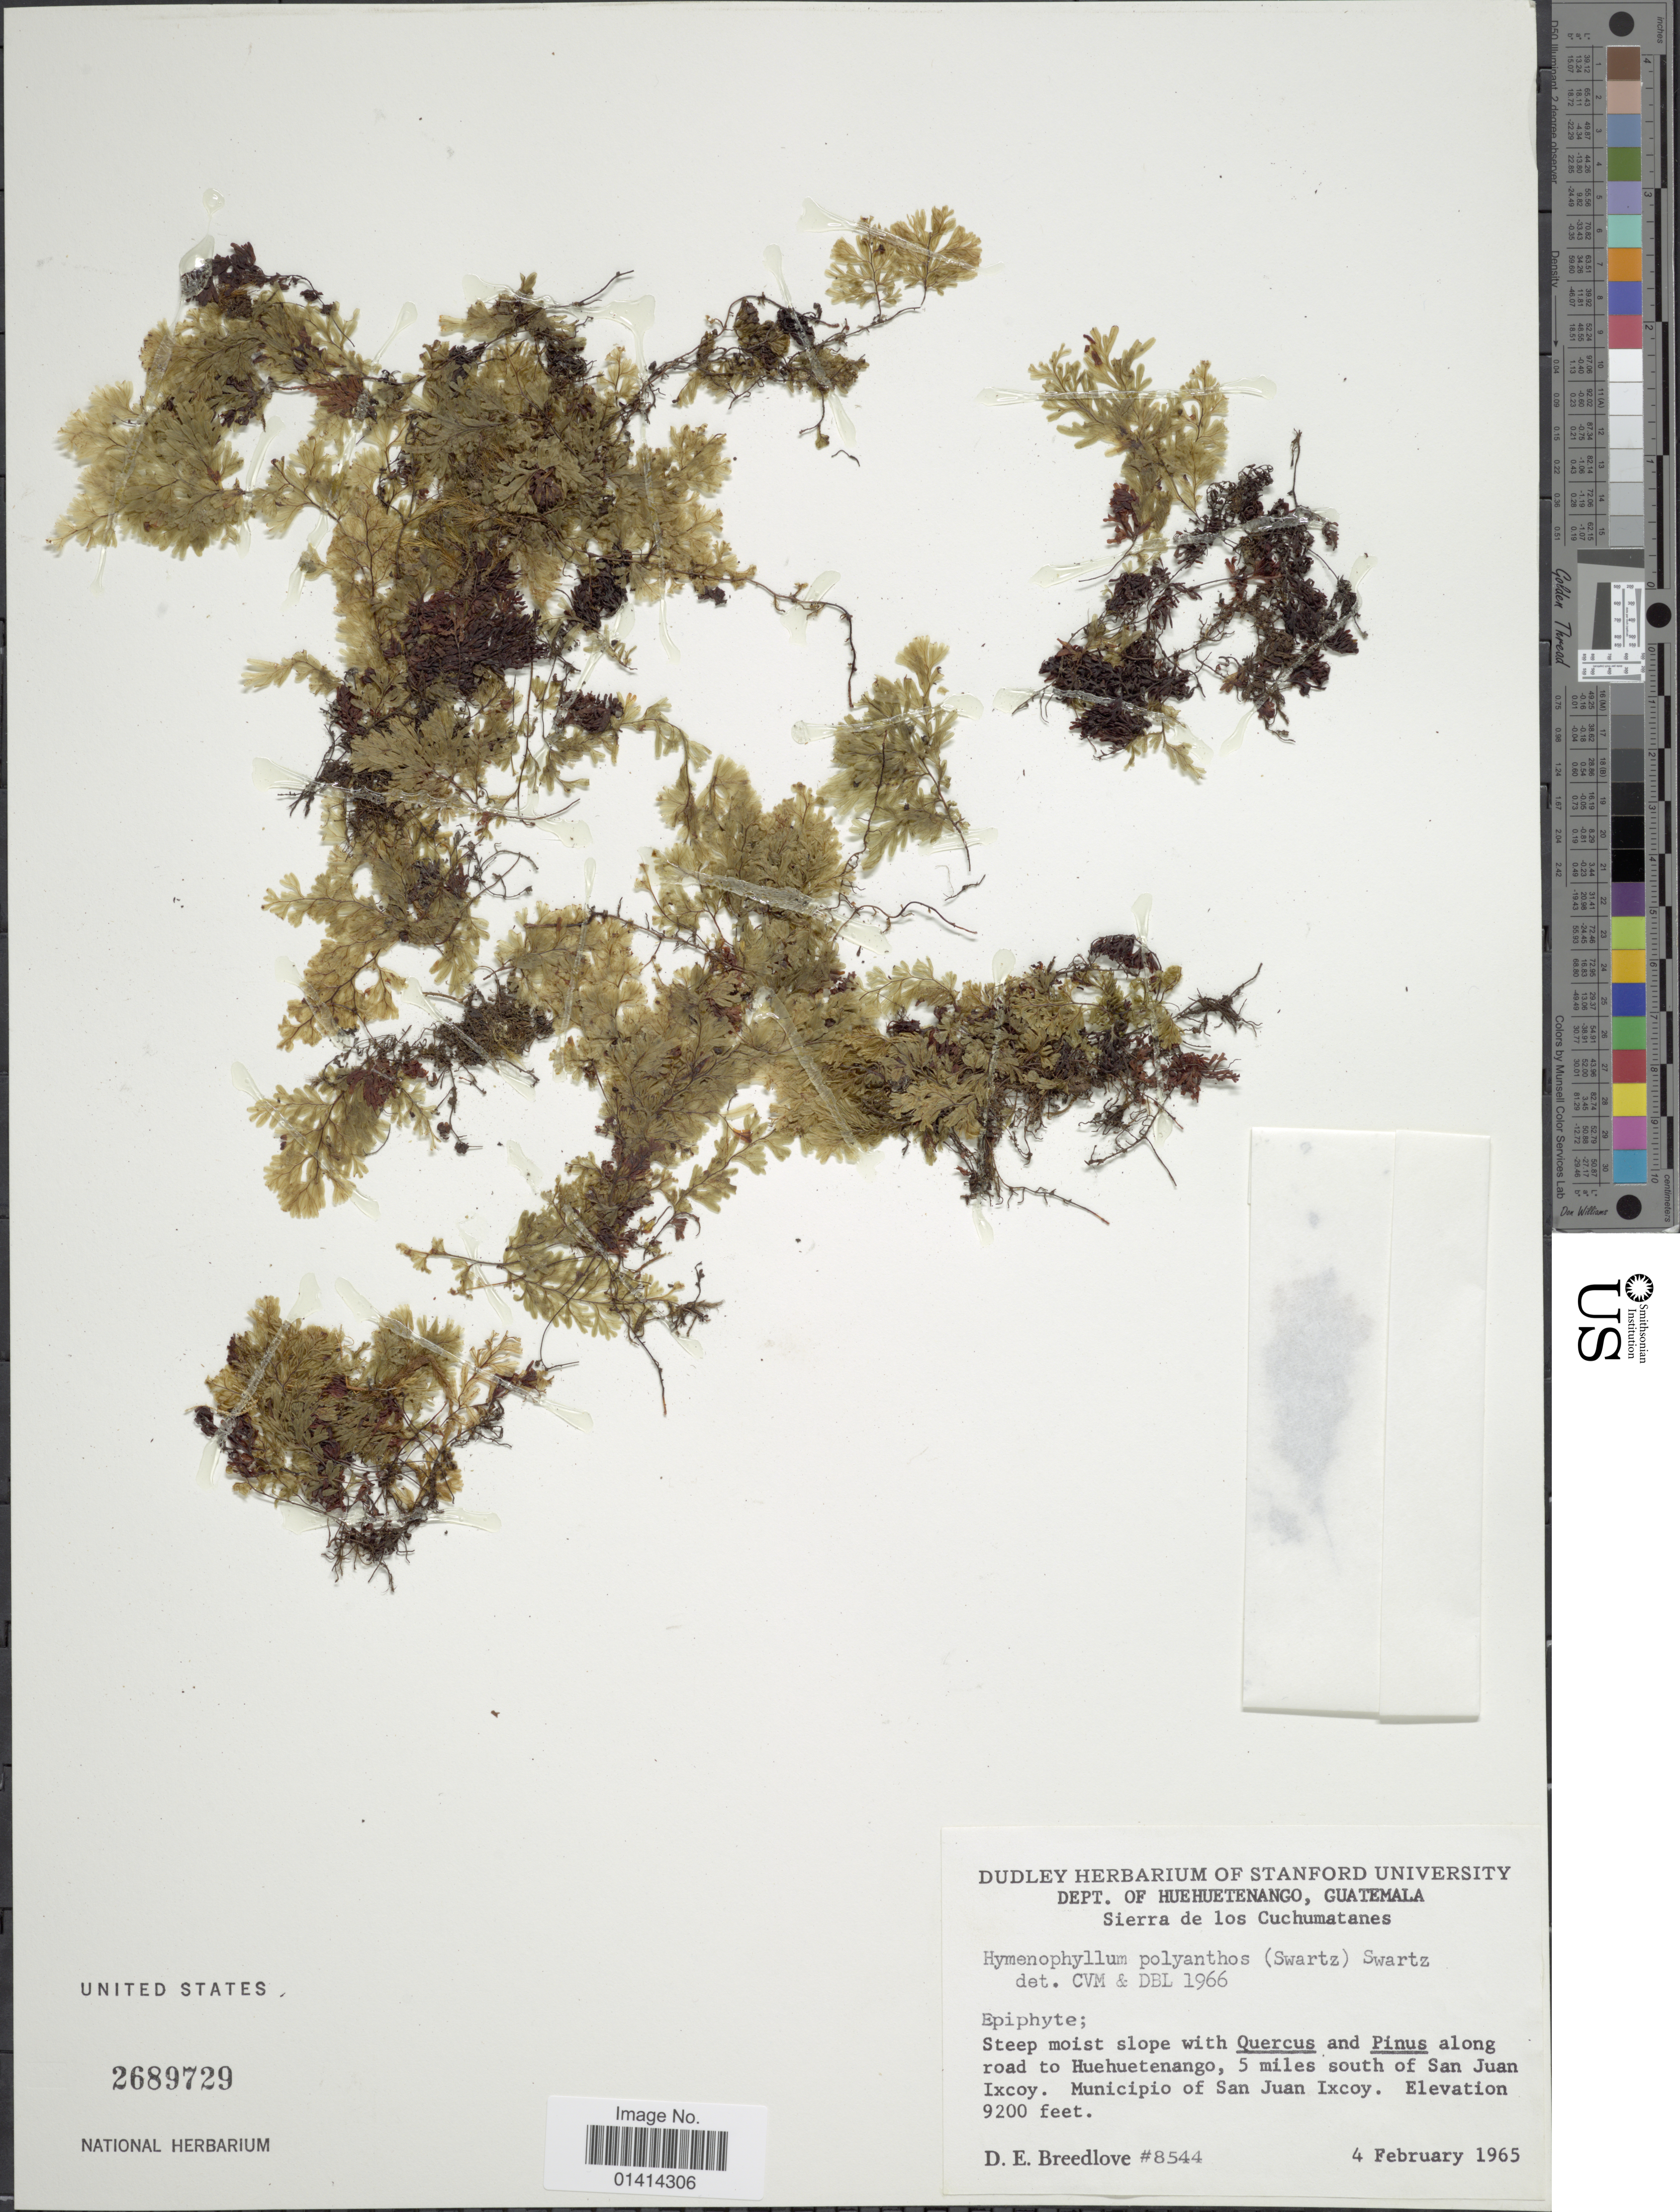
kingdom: Plantae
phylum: Tracheophyta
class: Polypodiopsida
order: Hymenophyllales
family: Hymenophyllaceae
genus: Hymenophyllum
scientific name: Hymenophyllum polyanthos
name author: (Sw.) Sw.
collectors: D. E. Breedlove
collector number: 8544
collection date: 1965-02-04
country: Guatemala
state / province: Huehuetenango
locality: Dept. of Huehuetenango, Sierra de los Cuchumatanes, along road to Huehuetenango, 5 miles south of San Juan Ixcoy. Municpio of San Juan Ixcoy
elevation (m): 2804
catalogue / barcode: US 2689729